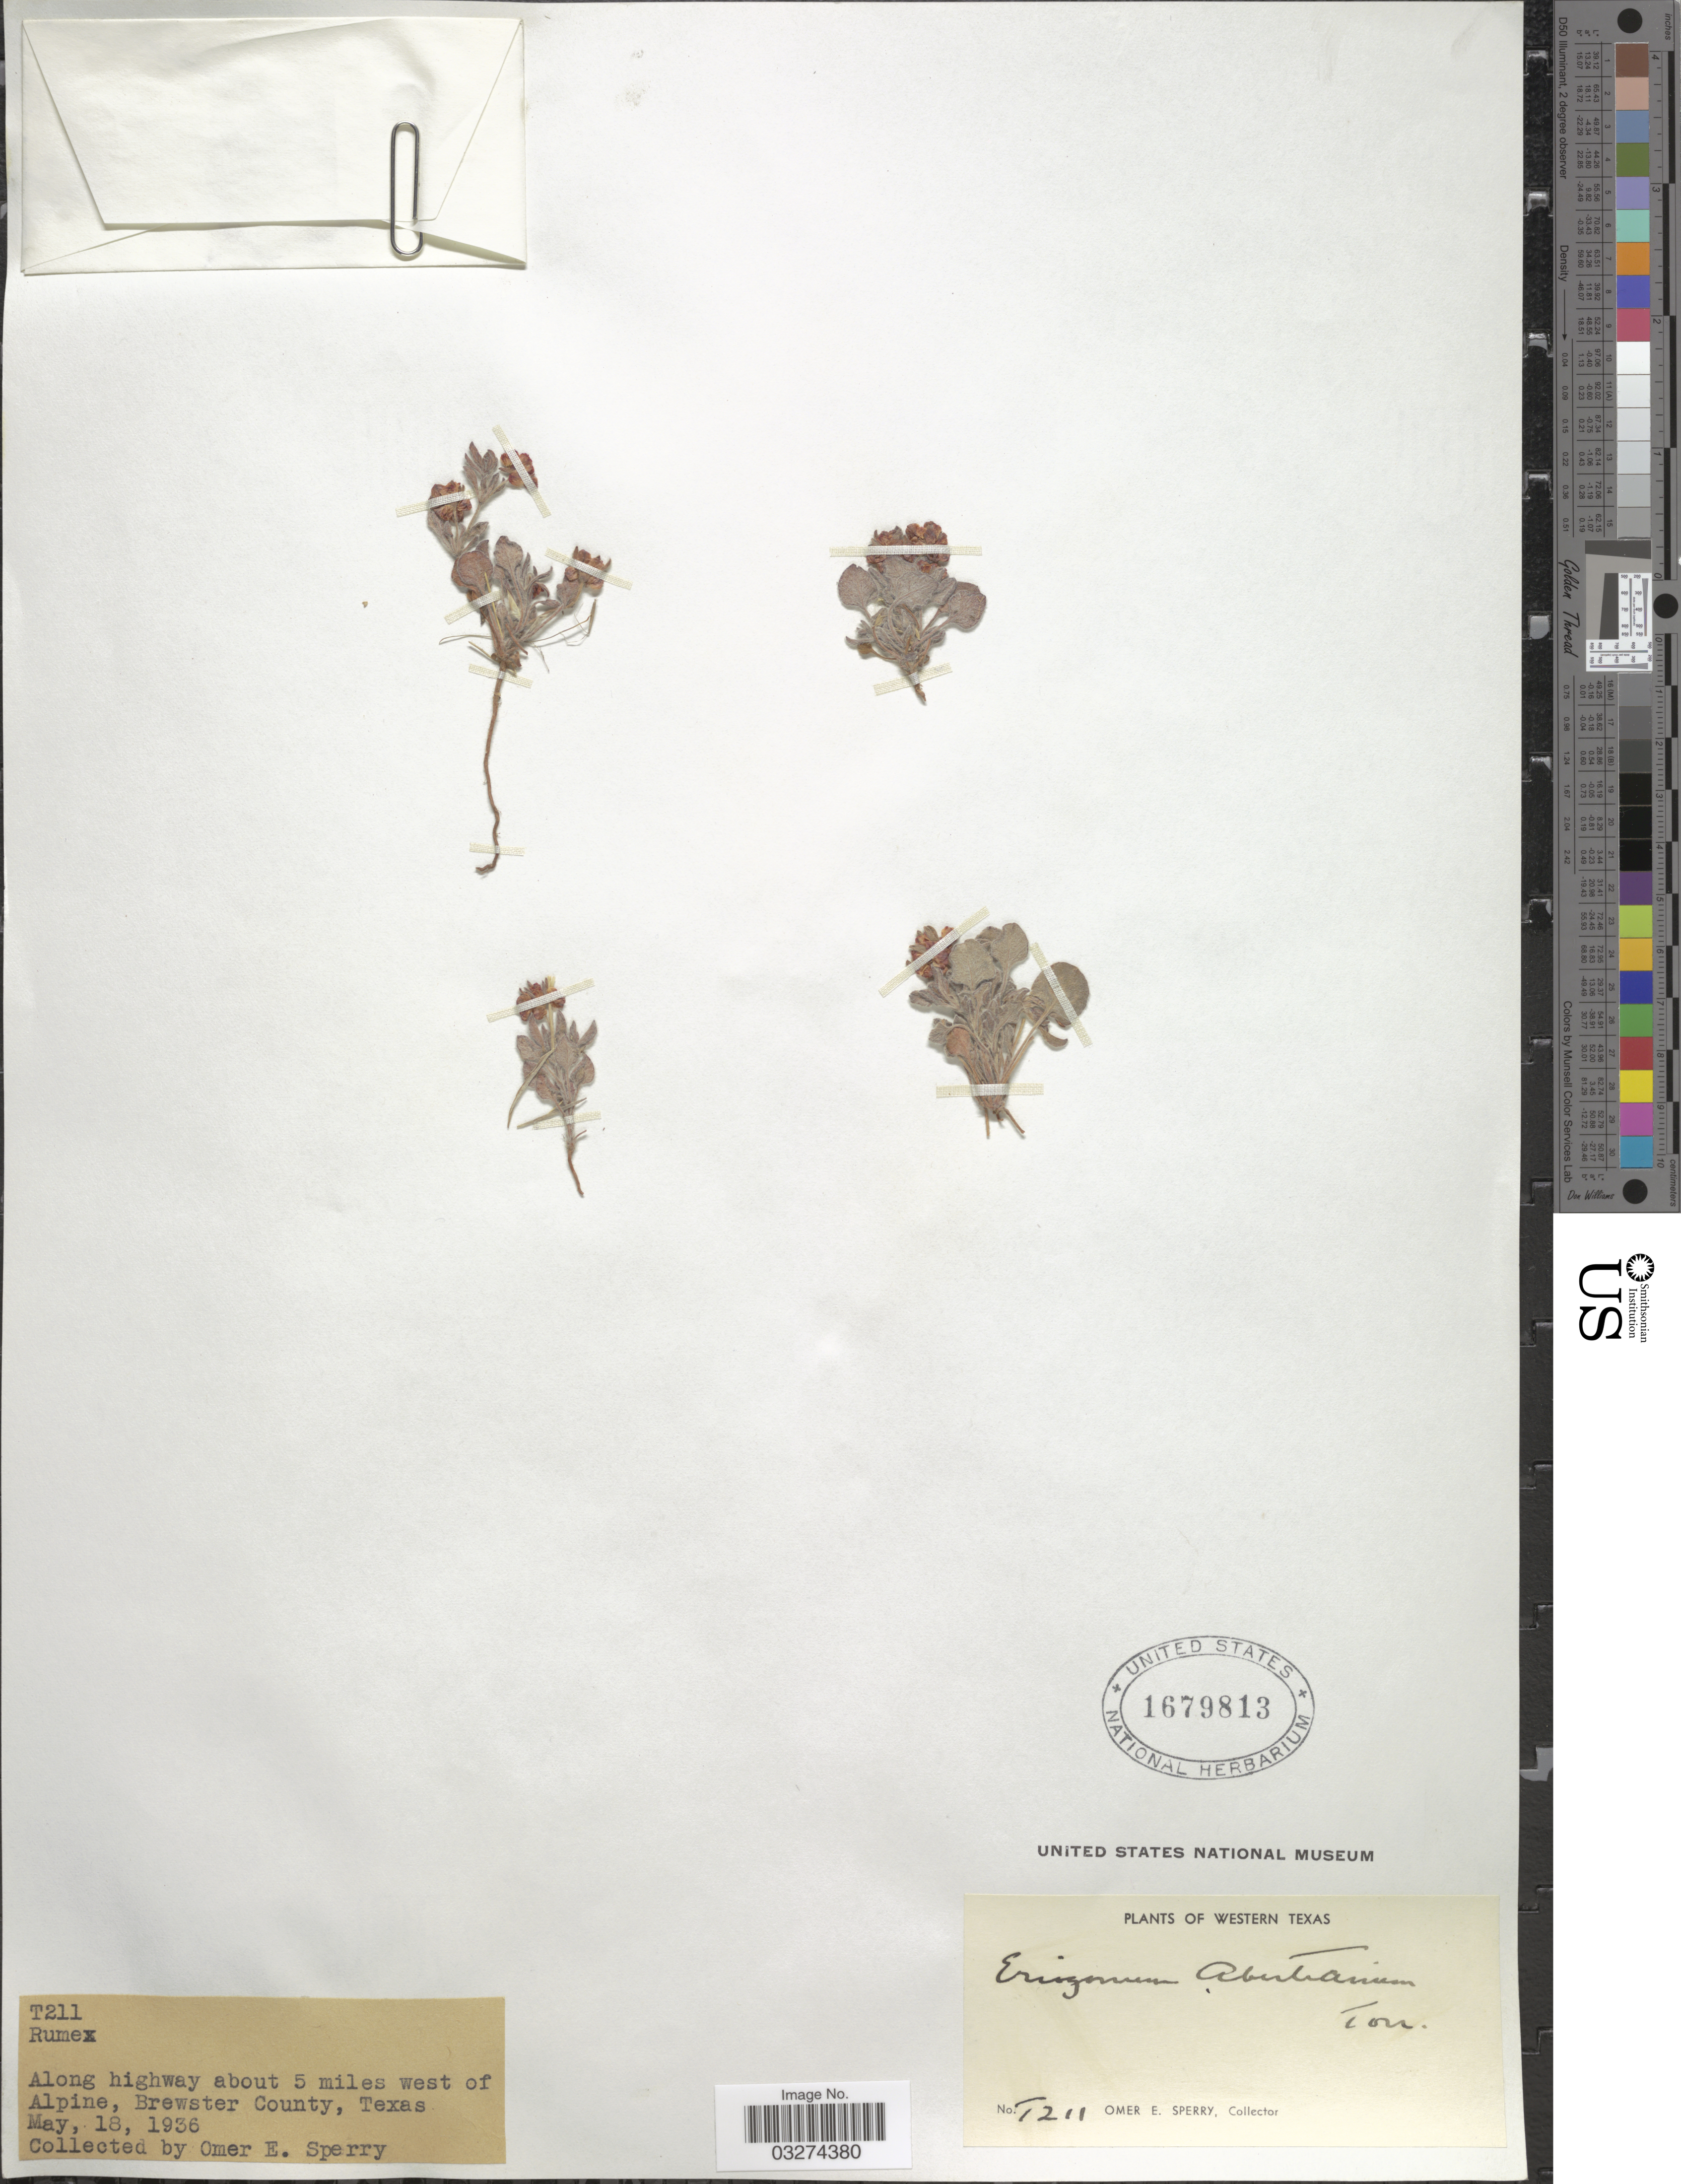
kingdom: Plantae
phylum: Tracheophyta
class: Magnoliopsida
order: Caryophyllales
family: Polygonaceae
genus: Eriogonum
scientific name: Eriogonum abertianum var. ruberrimum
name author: (Gand.) Gand.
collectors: O. E. Sperry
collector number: T211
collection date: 1936-05-18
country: United States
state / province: Texas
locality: Western Texas. Along highway about 5 miles west of Alpine, Brewster County.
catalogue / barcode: US 1679813